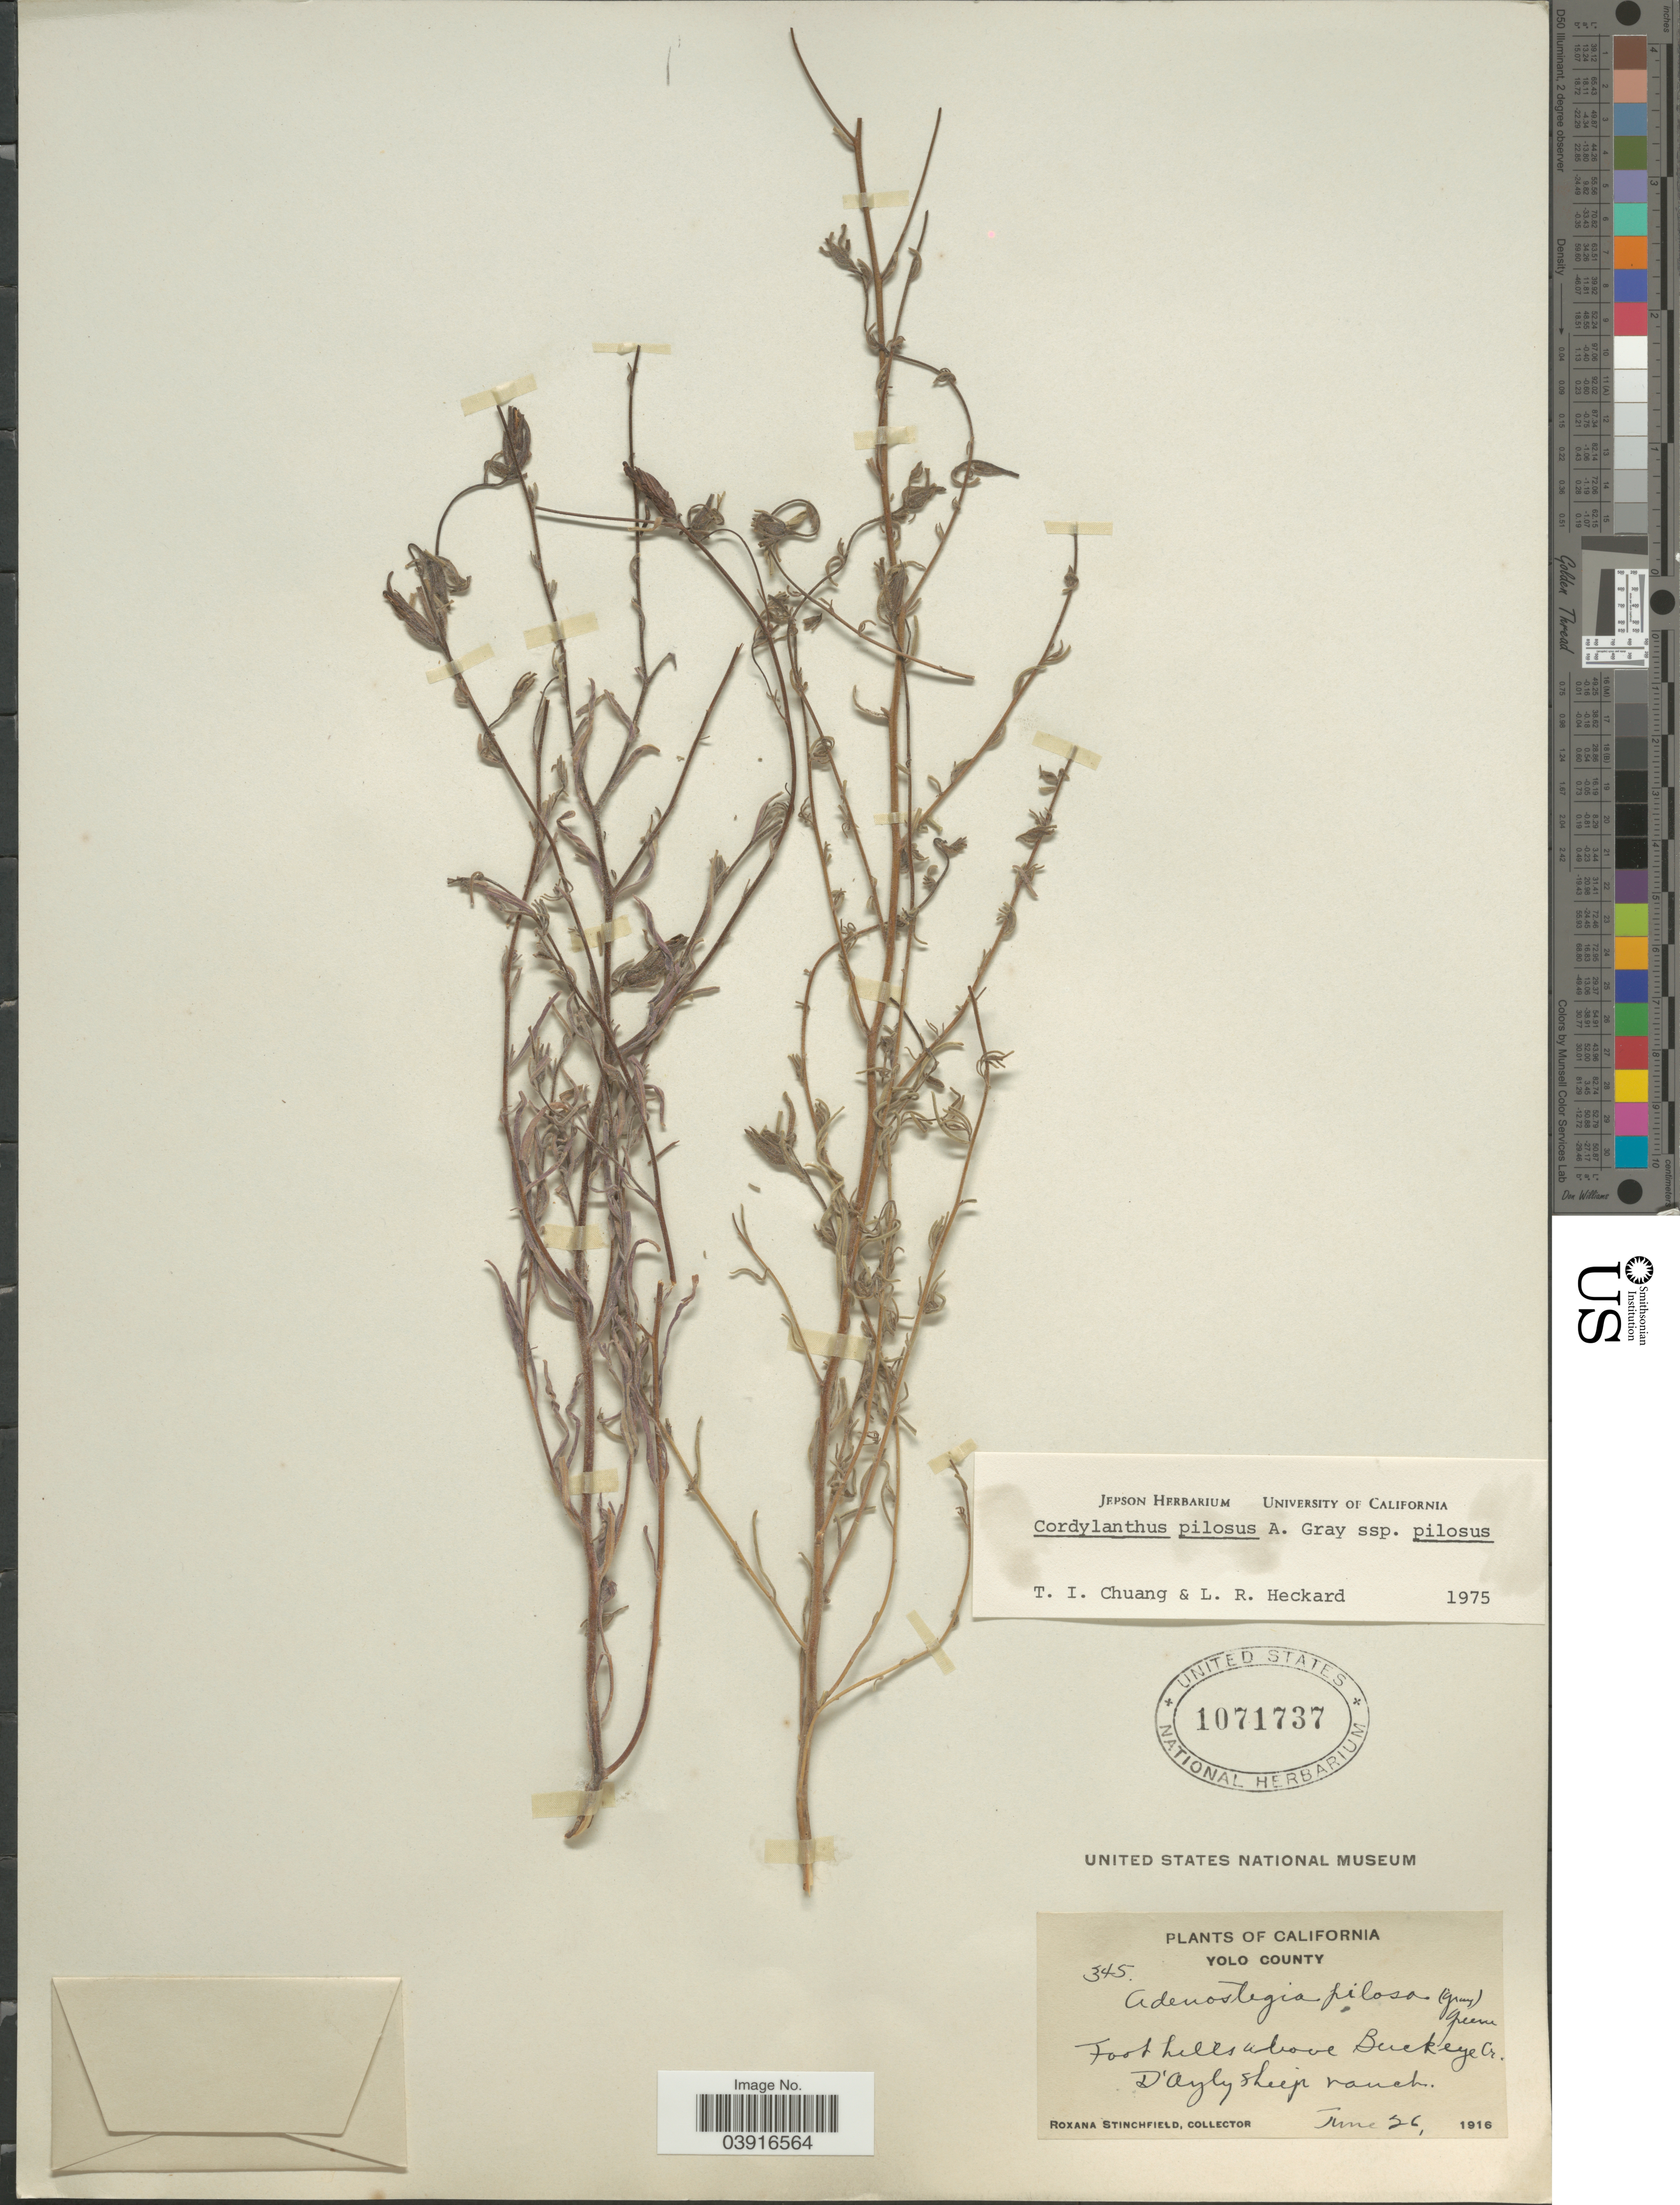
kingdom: Plantae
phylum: Tracheophyta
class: Magnoliopsida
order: Lamiales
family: Orobanchaceae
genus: Cordylanthus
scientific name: Cordylanthus pilosus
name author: A. Gray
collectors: R. S. Ferris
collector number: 345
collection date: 1916-06-26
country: United States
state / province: California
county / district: Yolo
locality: Yolo County. Foothills above Buckeye Cr. D'Ayly Sheep ranch.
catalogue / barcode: US 1071737